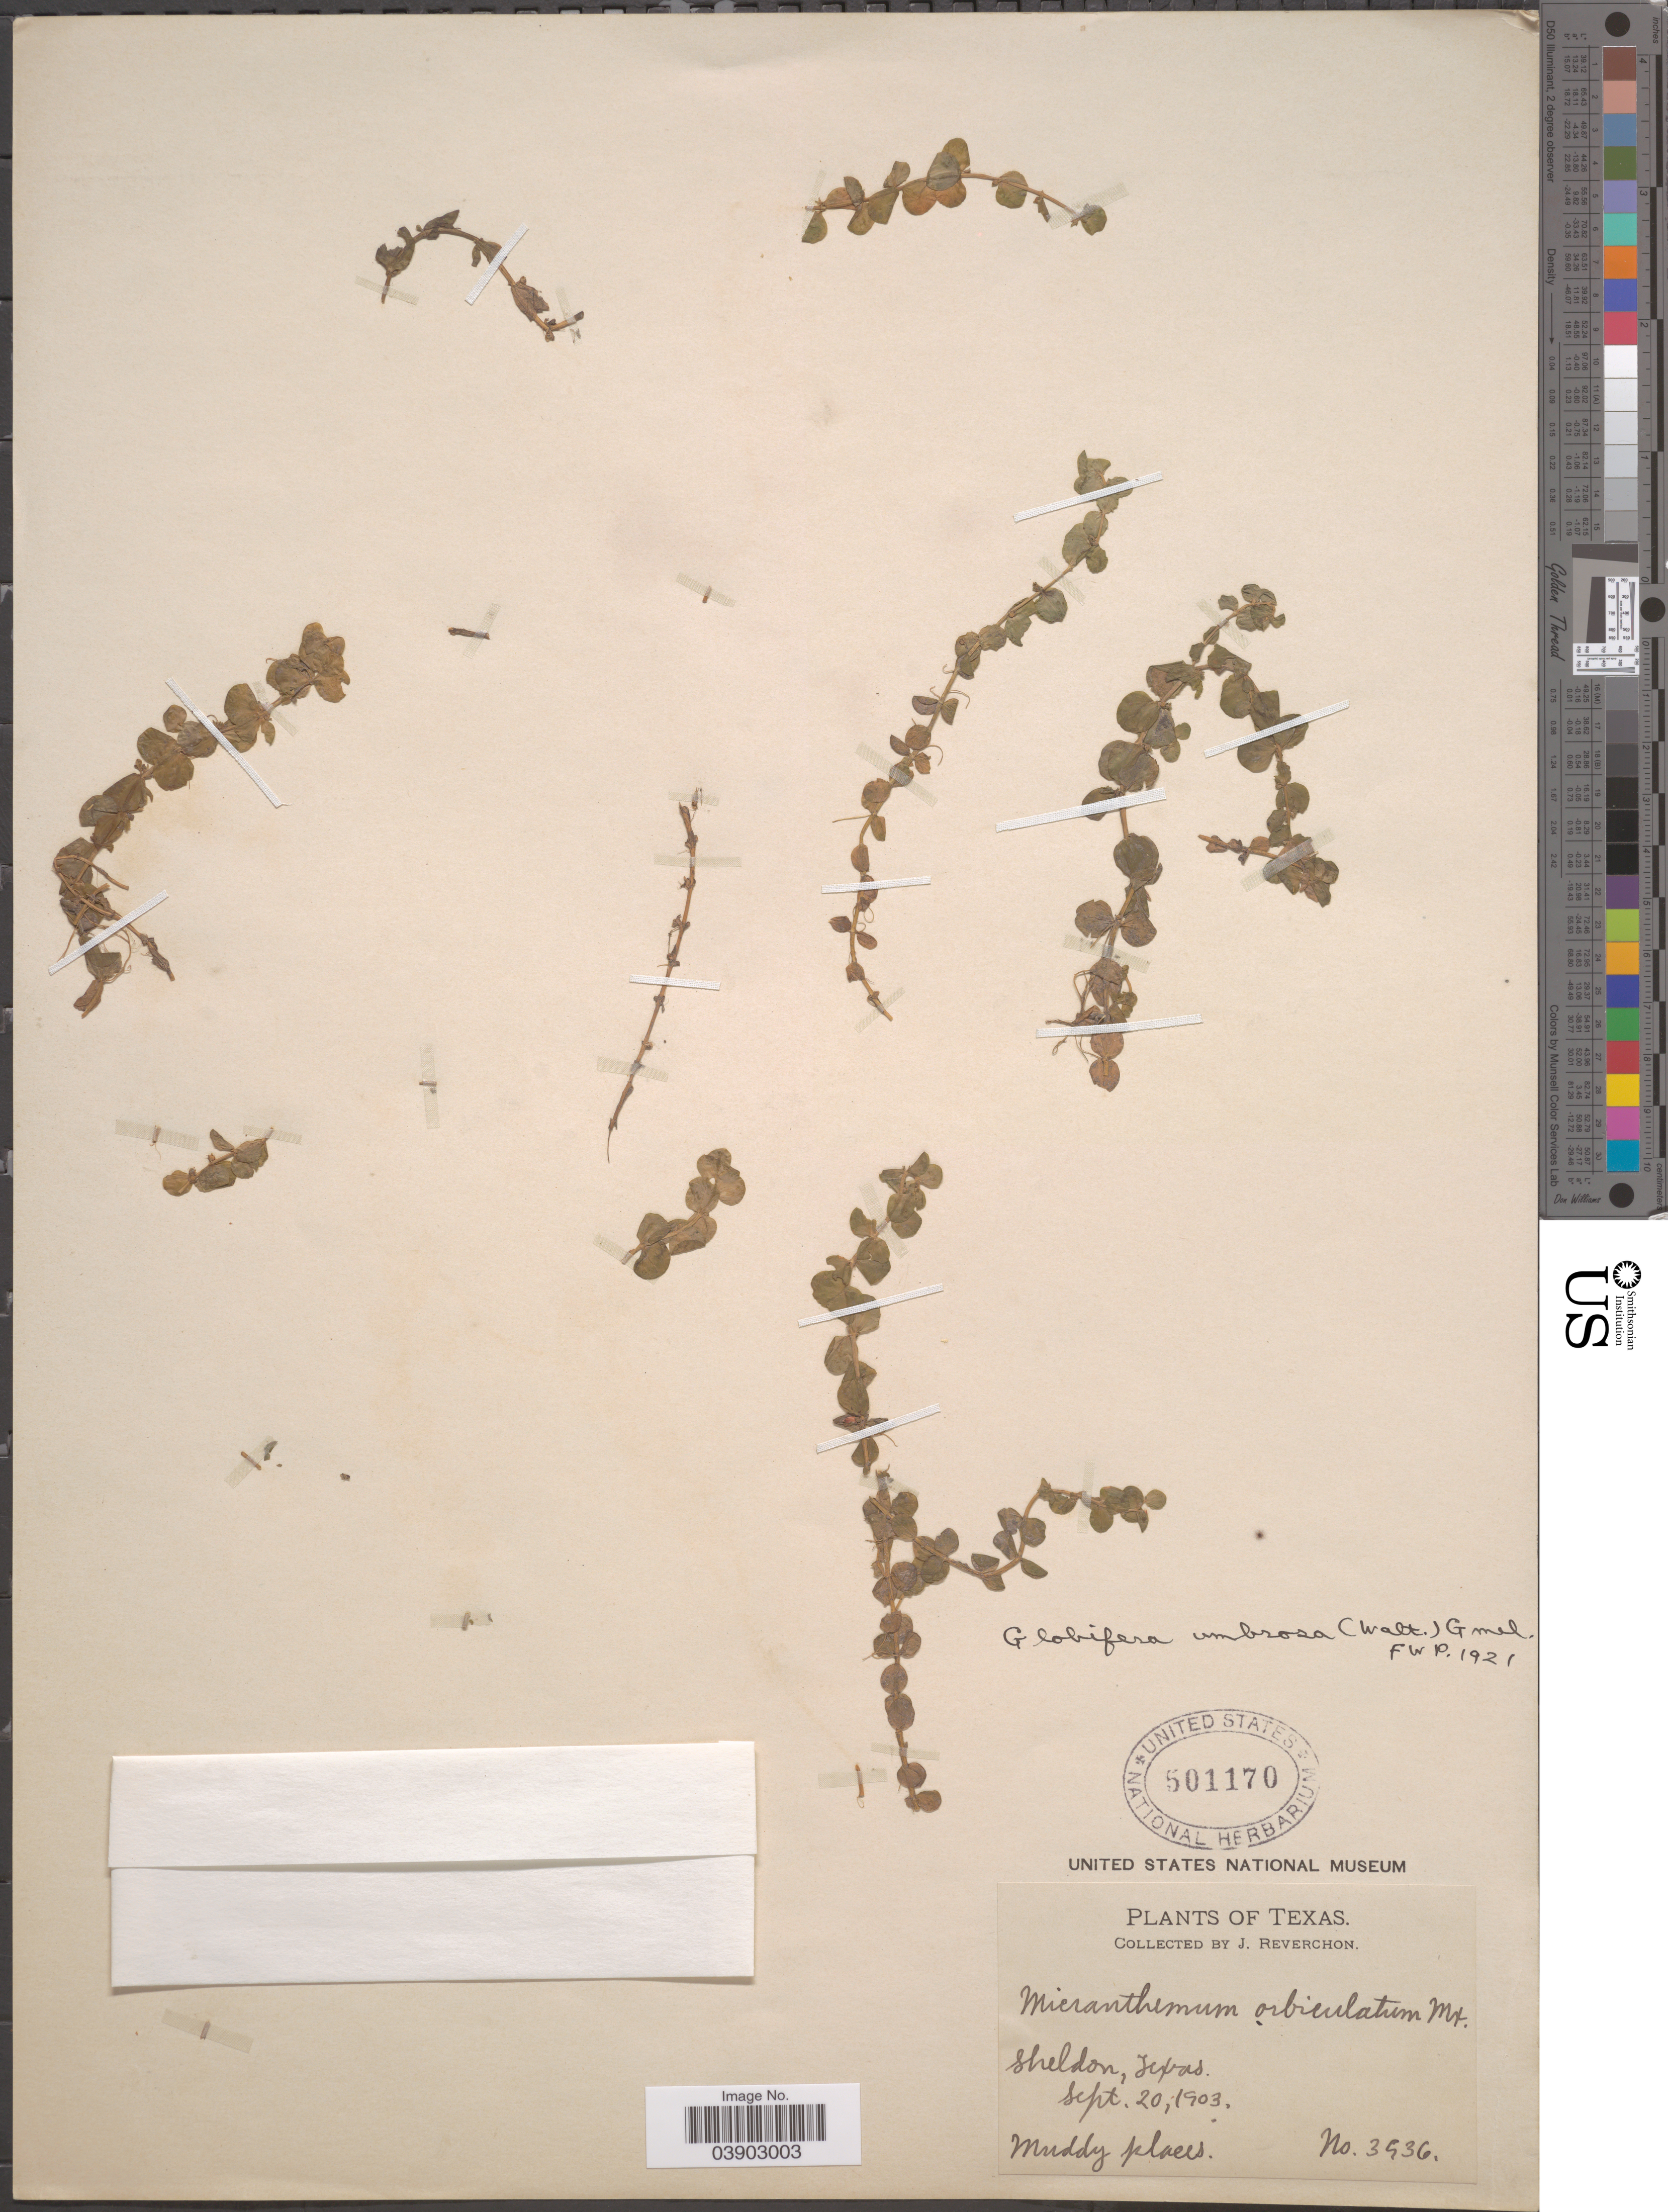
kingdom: Plantae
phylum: Tracheophyta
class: Magnoliopsida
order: Lamiales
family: Linderniaceae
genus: Micranthemum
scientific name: Micranthemum umbrosum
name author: (J.F. Gmel.) S.F. Blake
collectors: J. Reverchon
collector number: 3936*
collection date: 1903-09-20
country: United States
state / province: Texas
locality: Sheldon.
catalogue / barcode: US 501170